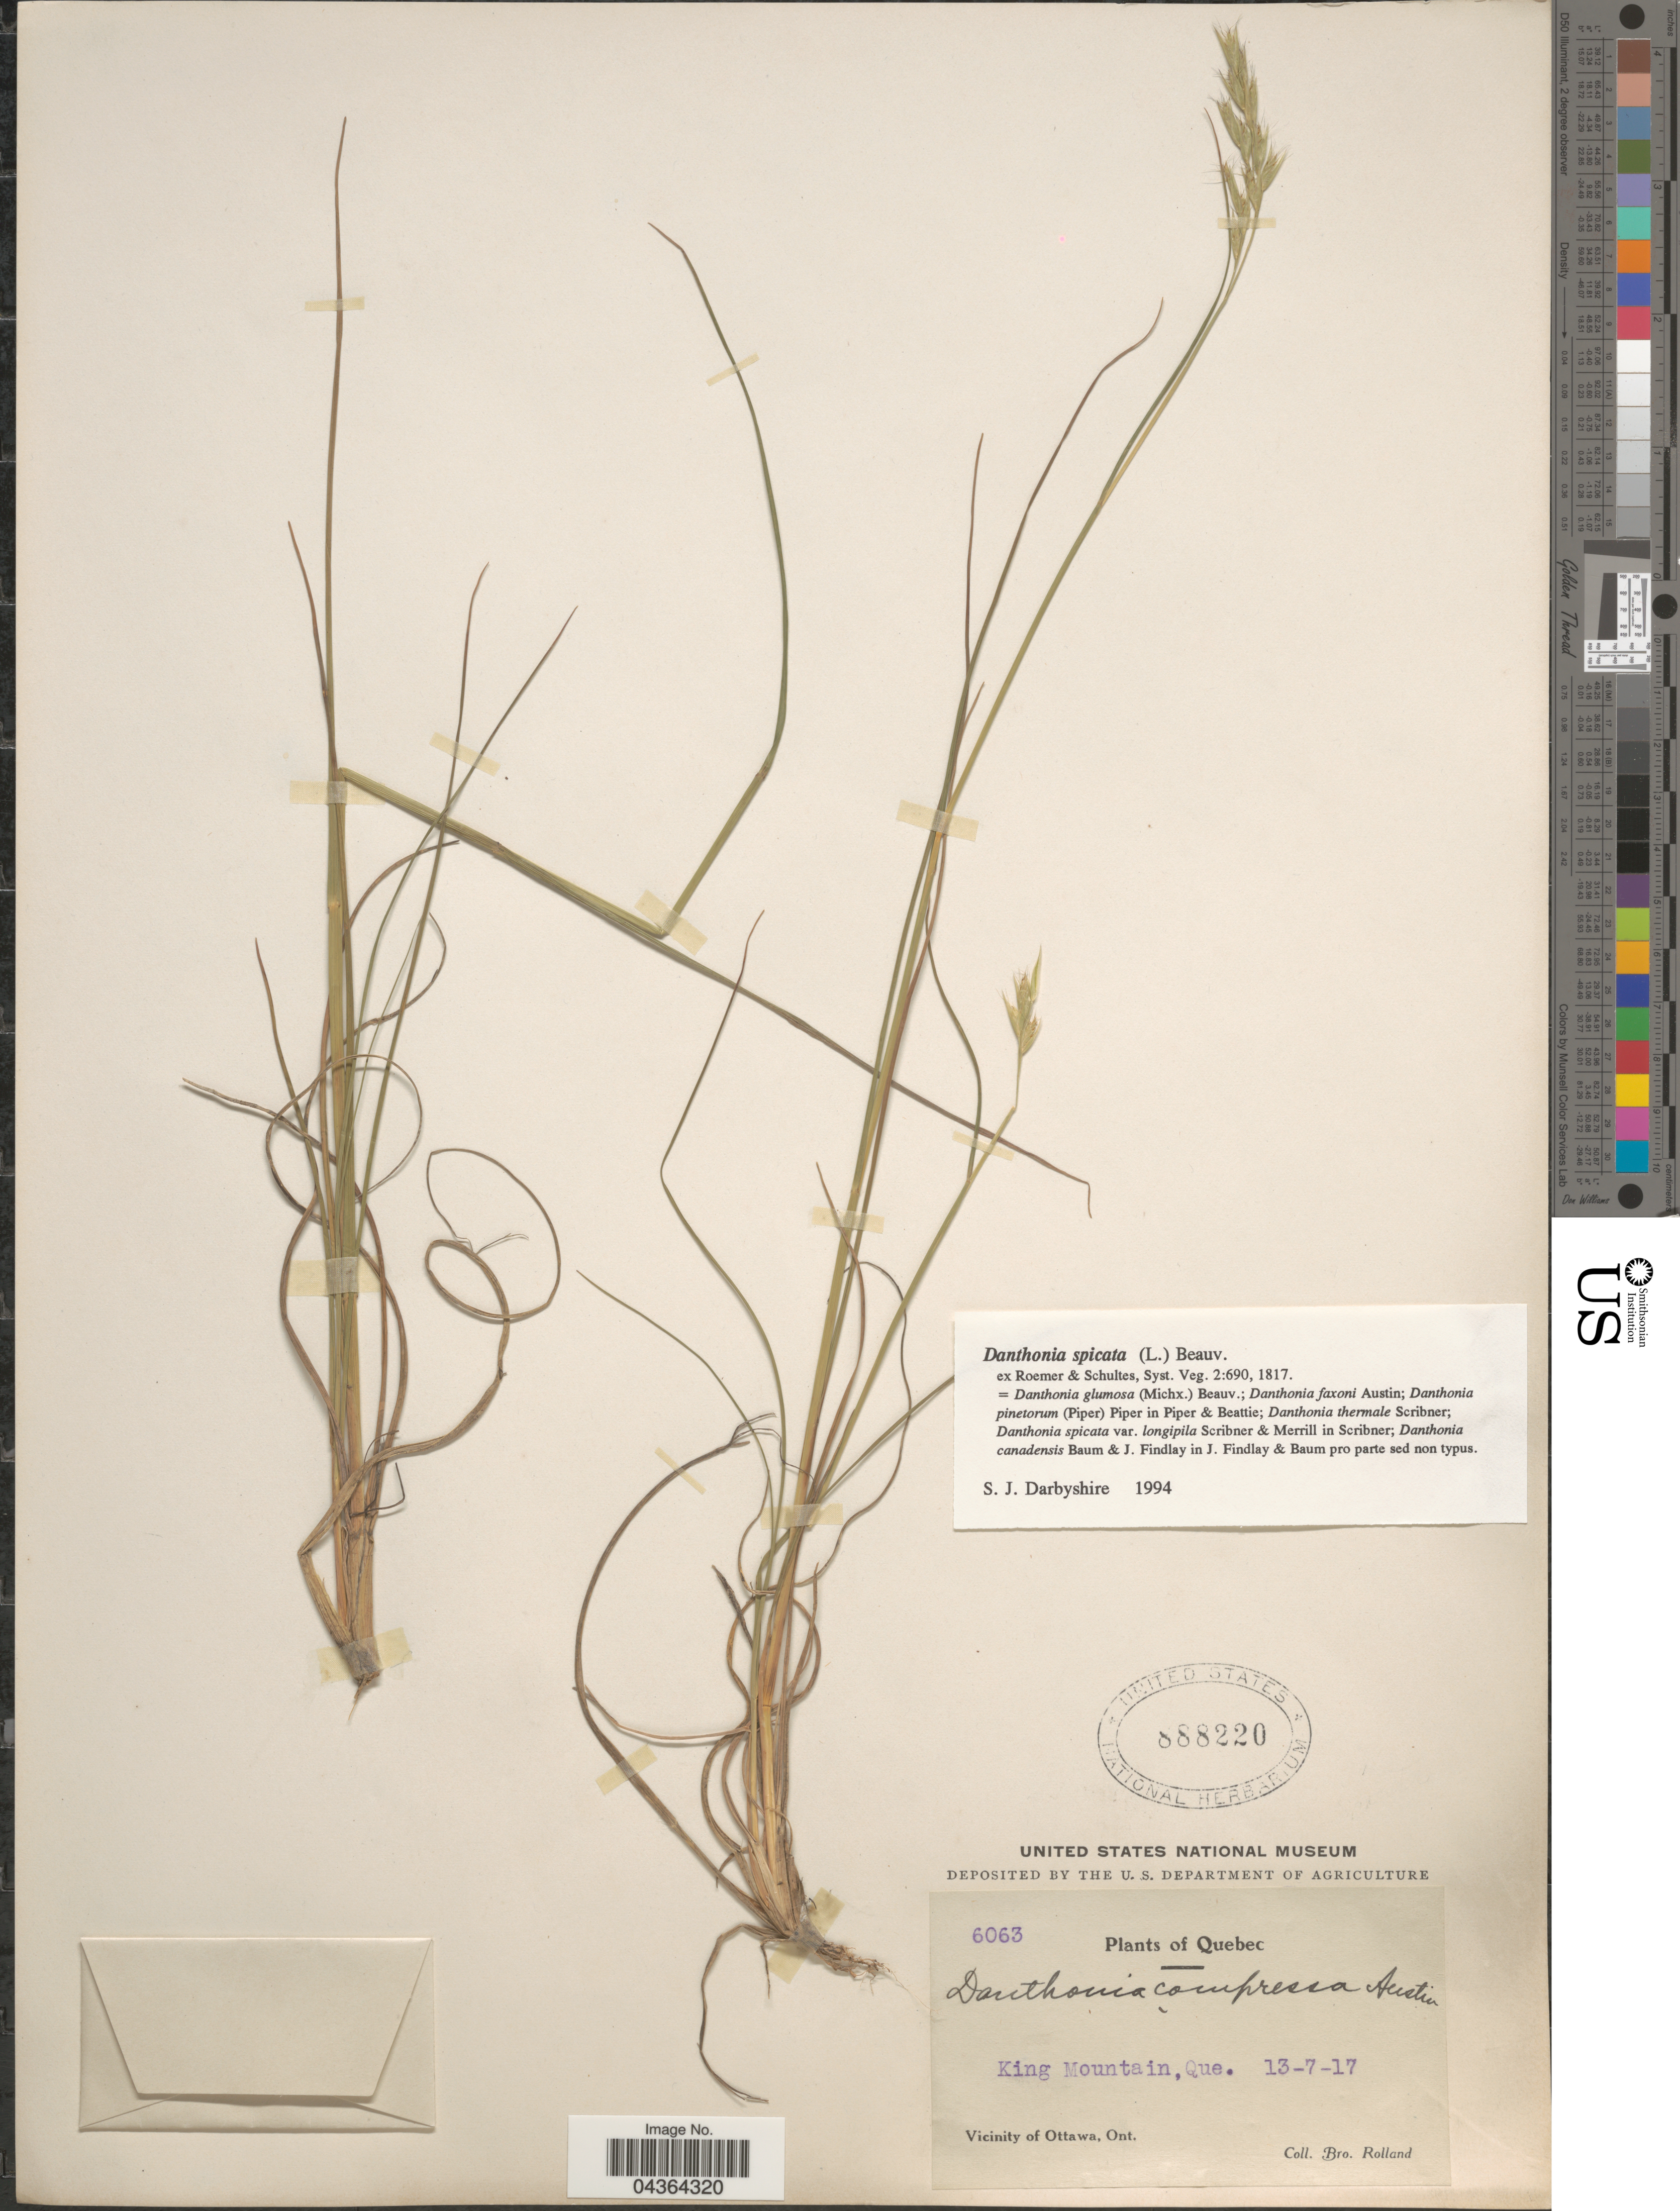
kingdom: Plantae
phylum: Tracheophyta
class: Liliopsida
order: Poales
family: Poaceae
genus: Danthonia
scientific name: Danthonia spicata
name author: (L.) P. Beauv. ex Roem. & Schult.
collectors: B. Rolland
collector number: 6063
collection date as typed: Transcribed d/m/y: 13/7/17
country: Canada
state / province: Quebec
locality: King Mountain. Vicinity of Ottawa.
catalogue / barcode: US 888220